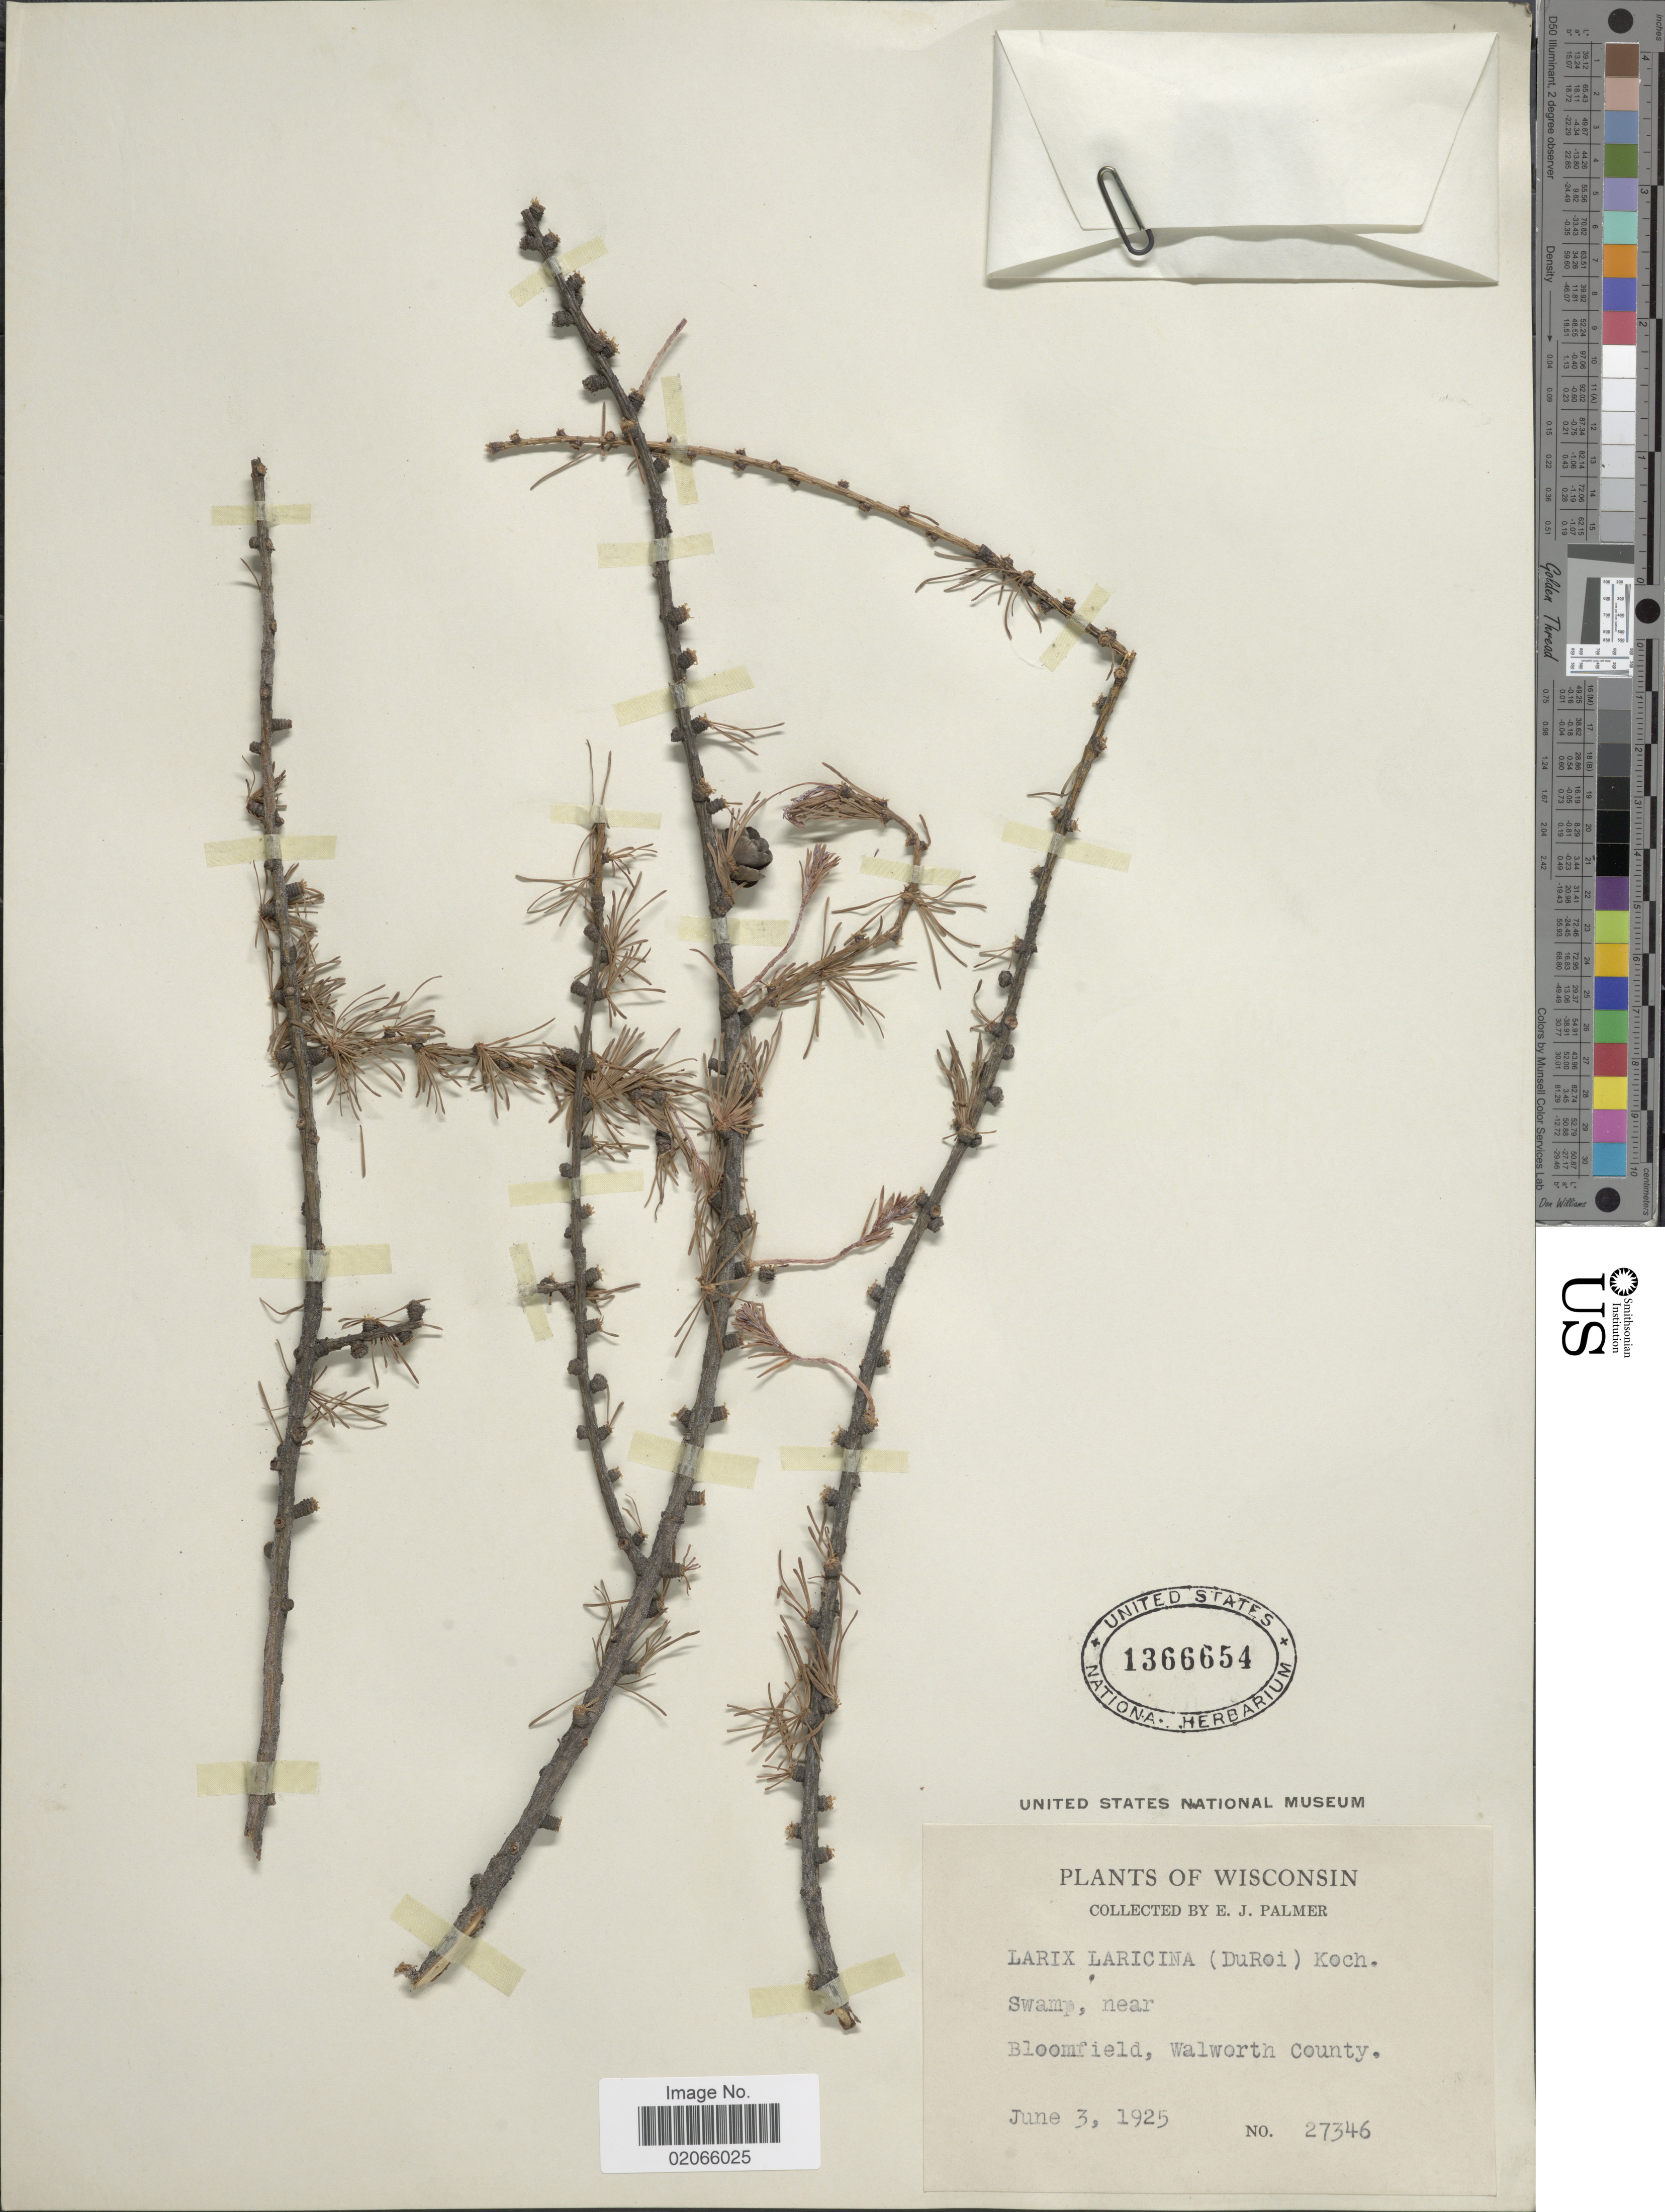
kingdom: Plantae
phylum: Tracheophyta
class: Pinopsida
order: Pinales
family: Pinaceae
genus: Larix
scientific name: Larix laricina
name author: (Du Roi) K. Koch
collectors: E. J. Palmer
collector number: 27346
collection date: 1925-06-03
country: United States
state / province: Wisconsin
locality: Swamp, near Bloomfield, Walworth County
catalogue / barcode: US 1366654